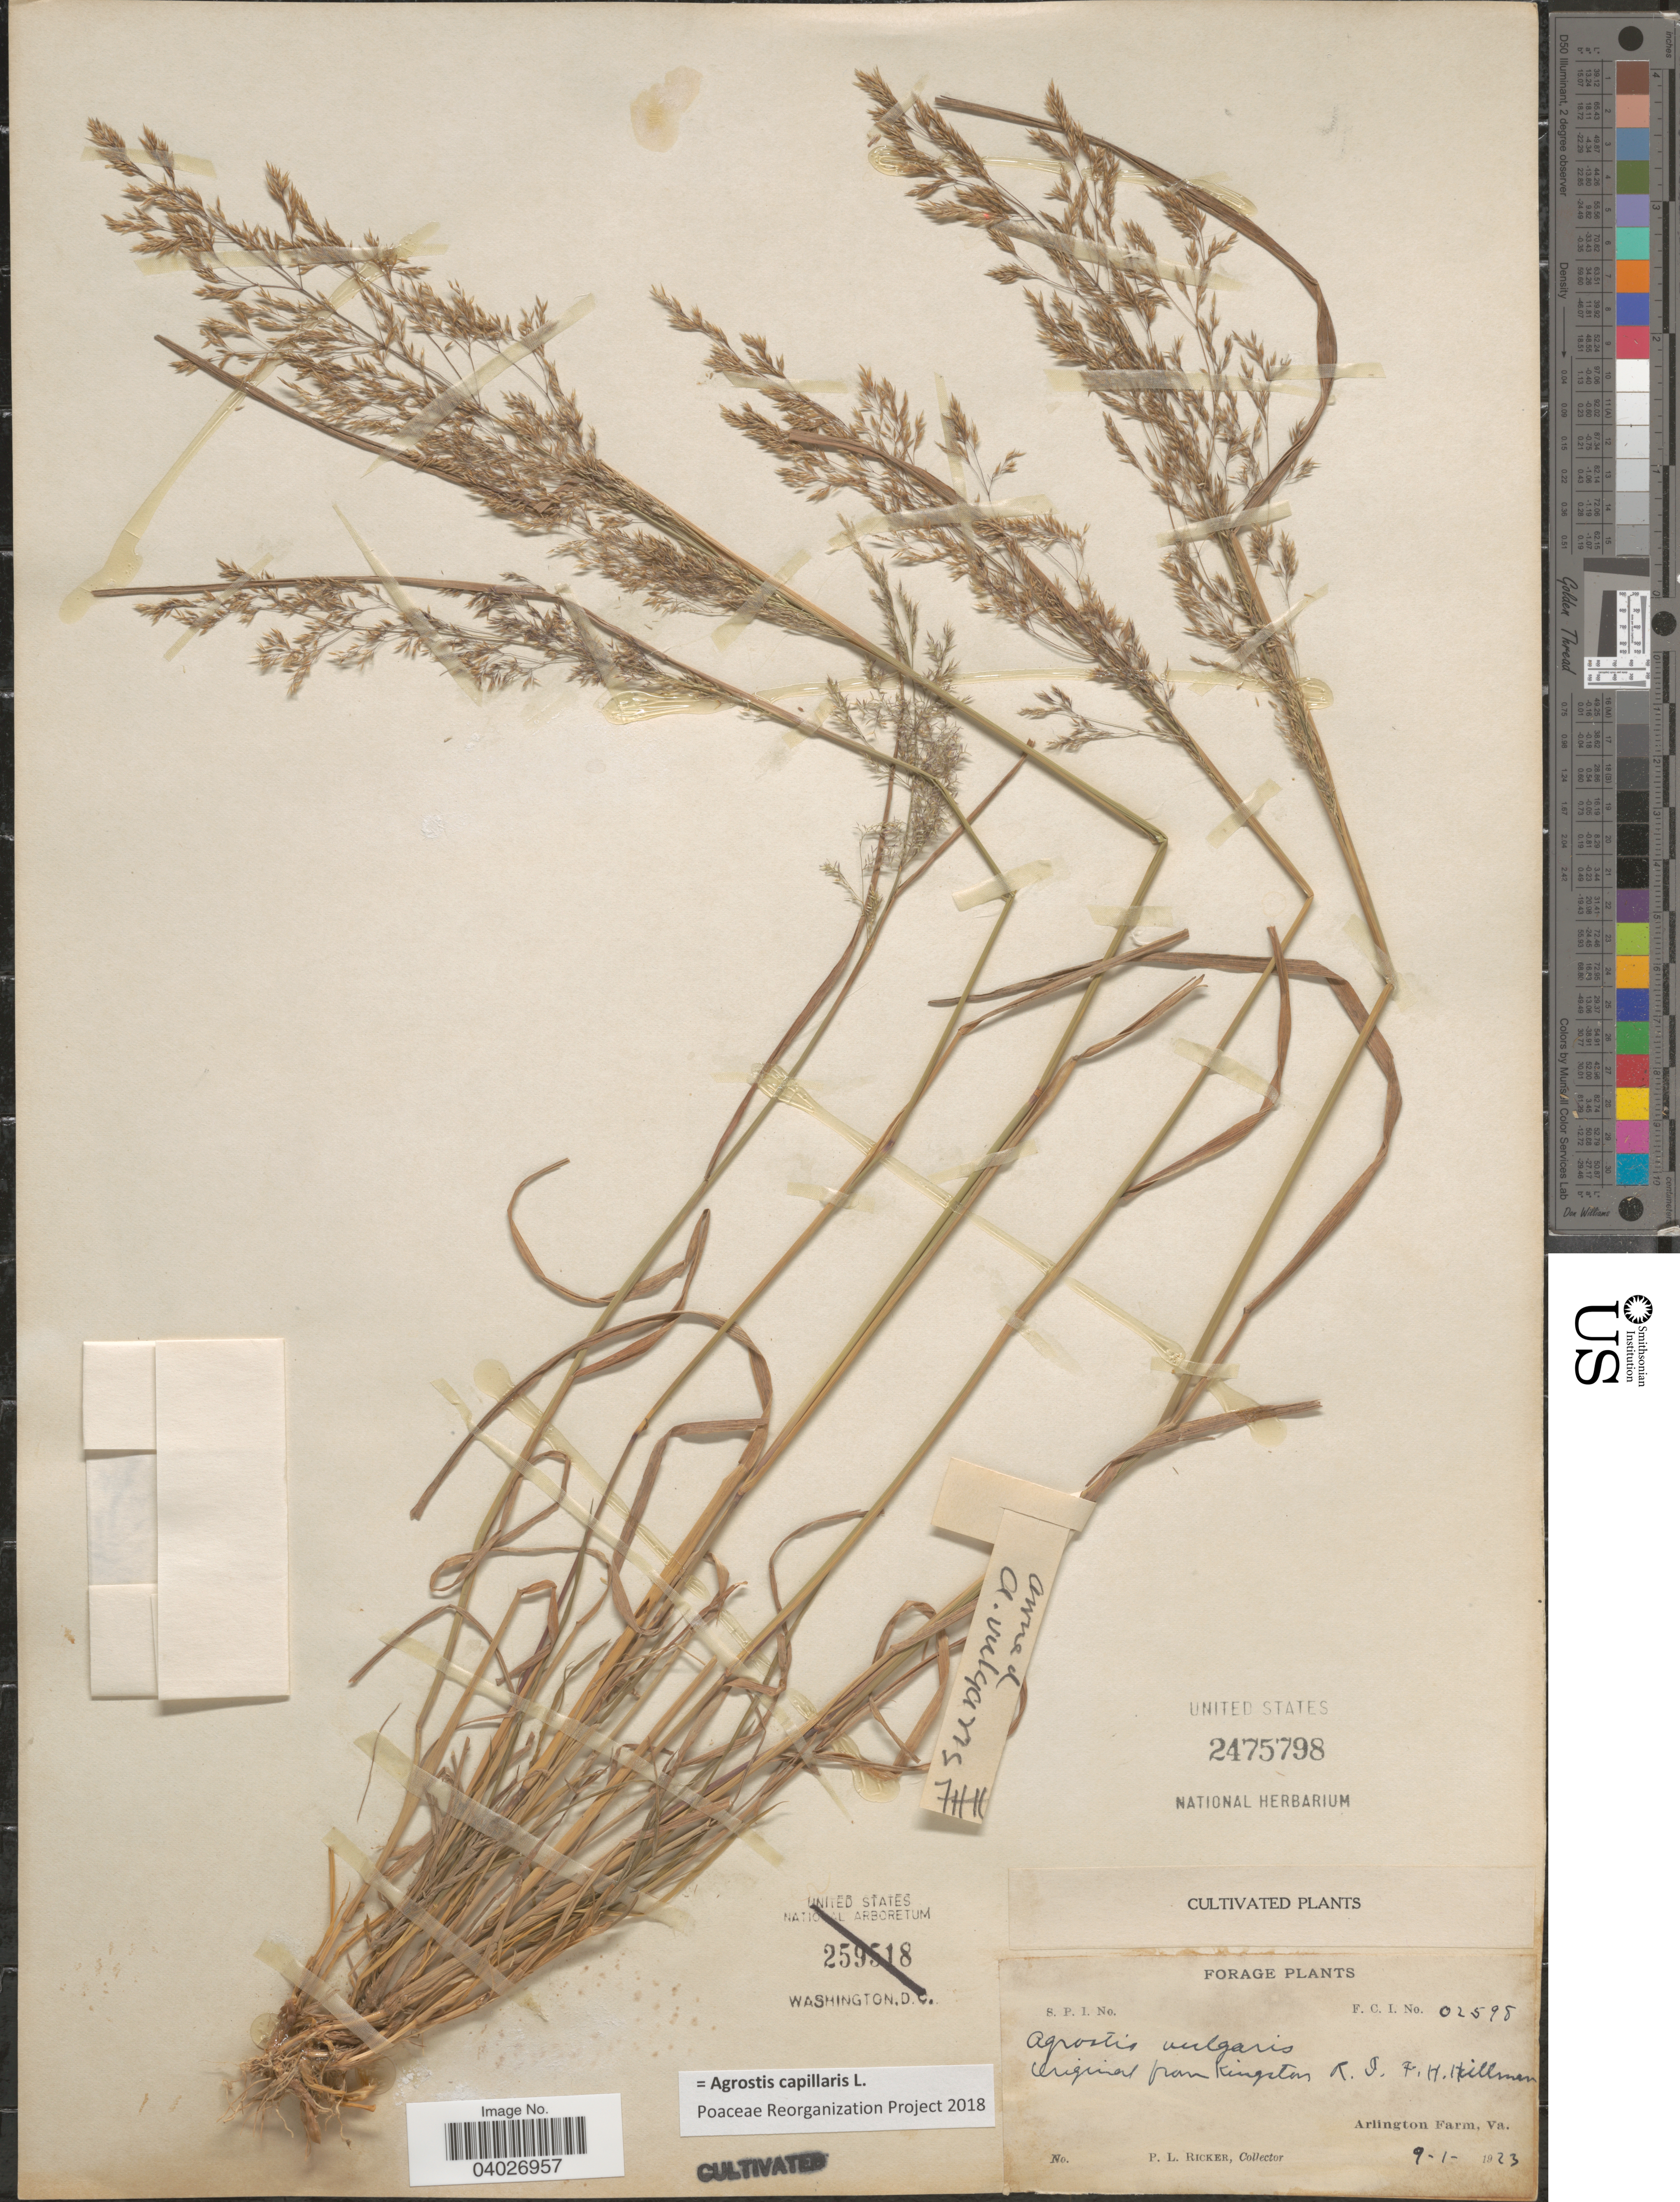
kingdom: Plantae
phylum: Tracheophyta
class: Liliopsida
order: Poales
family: Poaceae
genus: Agrostis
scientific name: Agrostis capillaris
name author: L.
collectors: P. Ricker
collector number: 02598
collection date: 1923-01-09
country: United States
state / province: Virginia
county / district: Arlington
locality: Arlington Farm.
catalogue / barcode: US 2475798